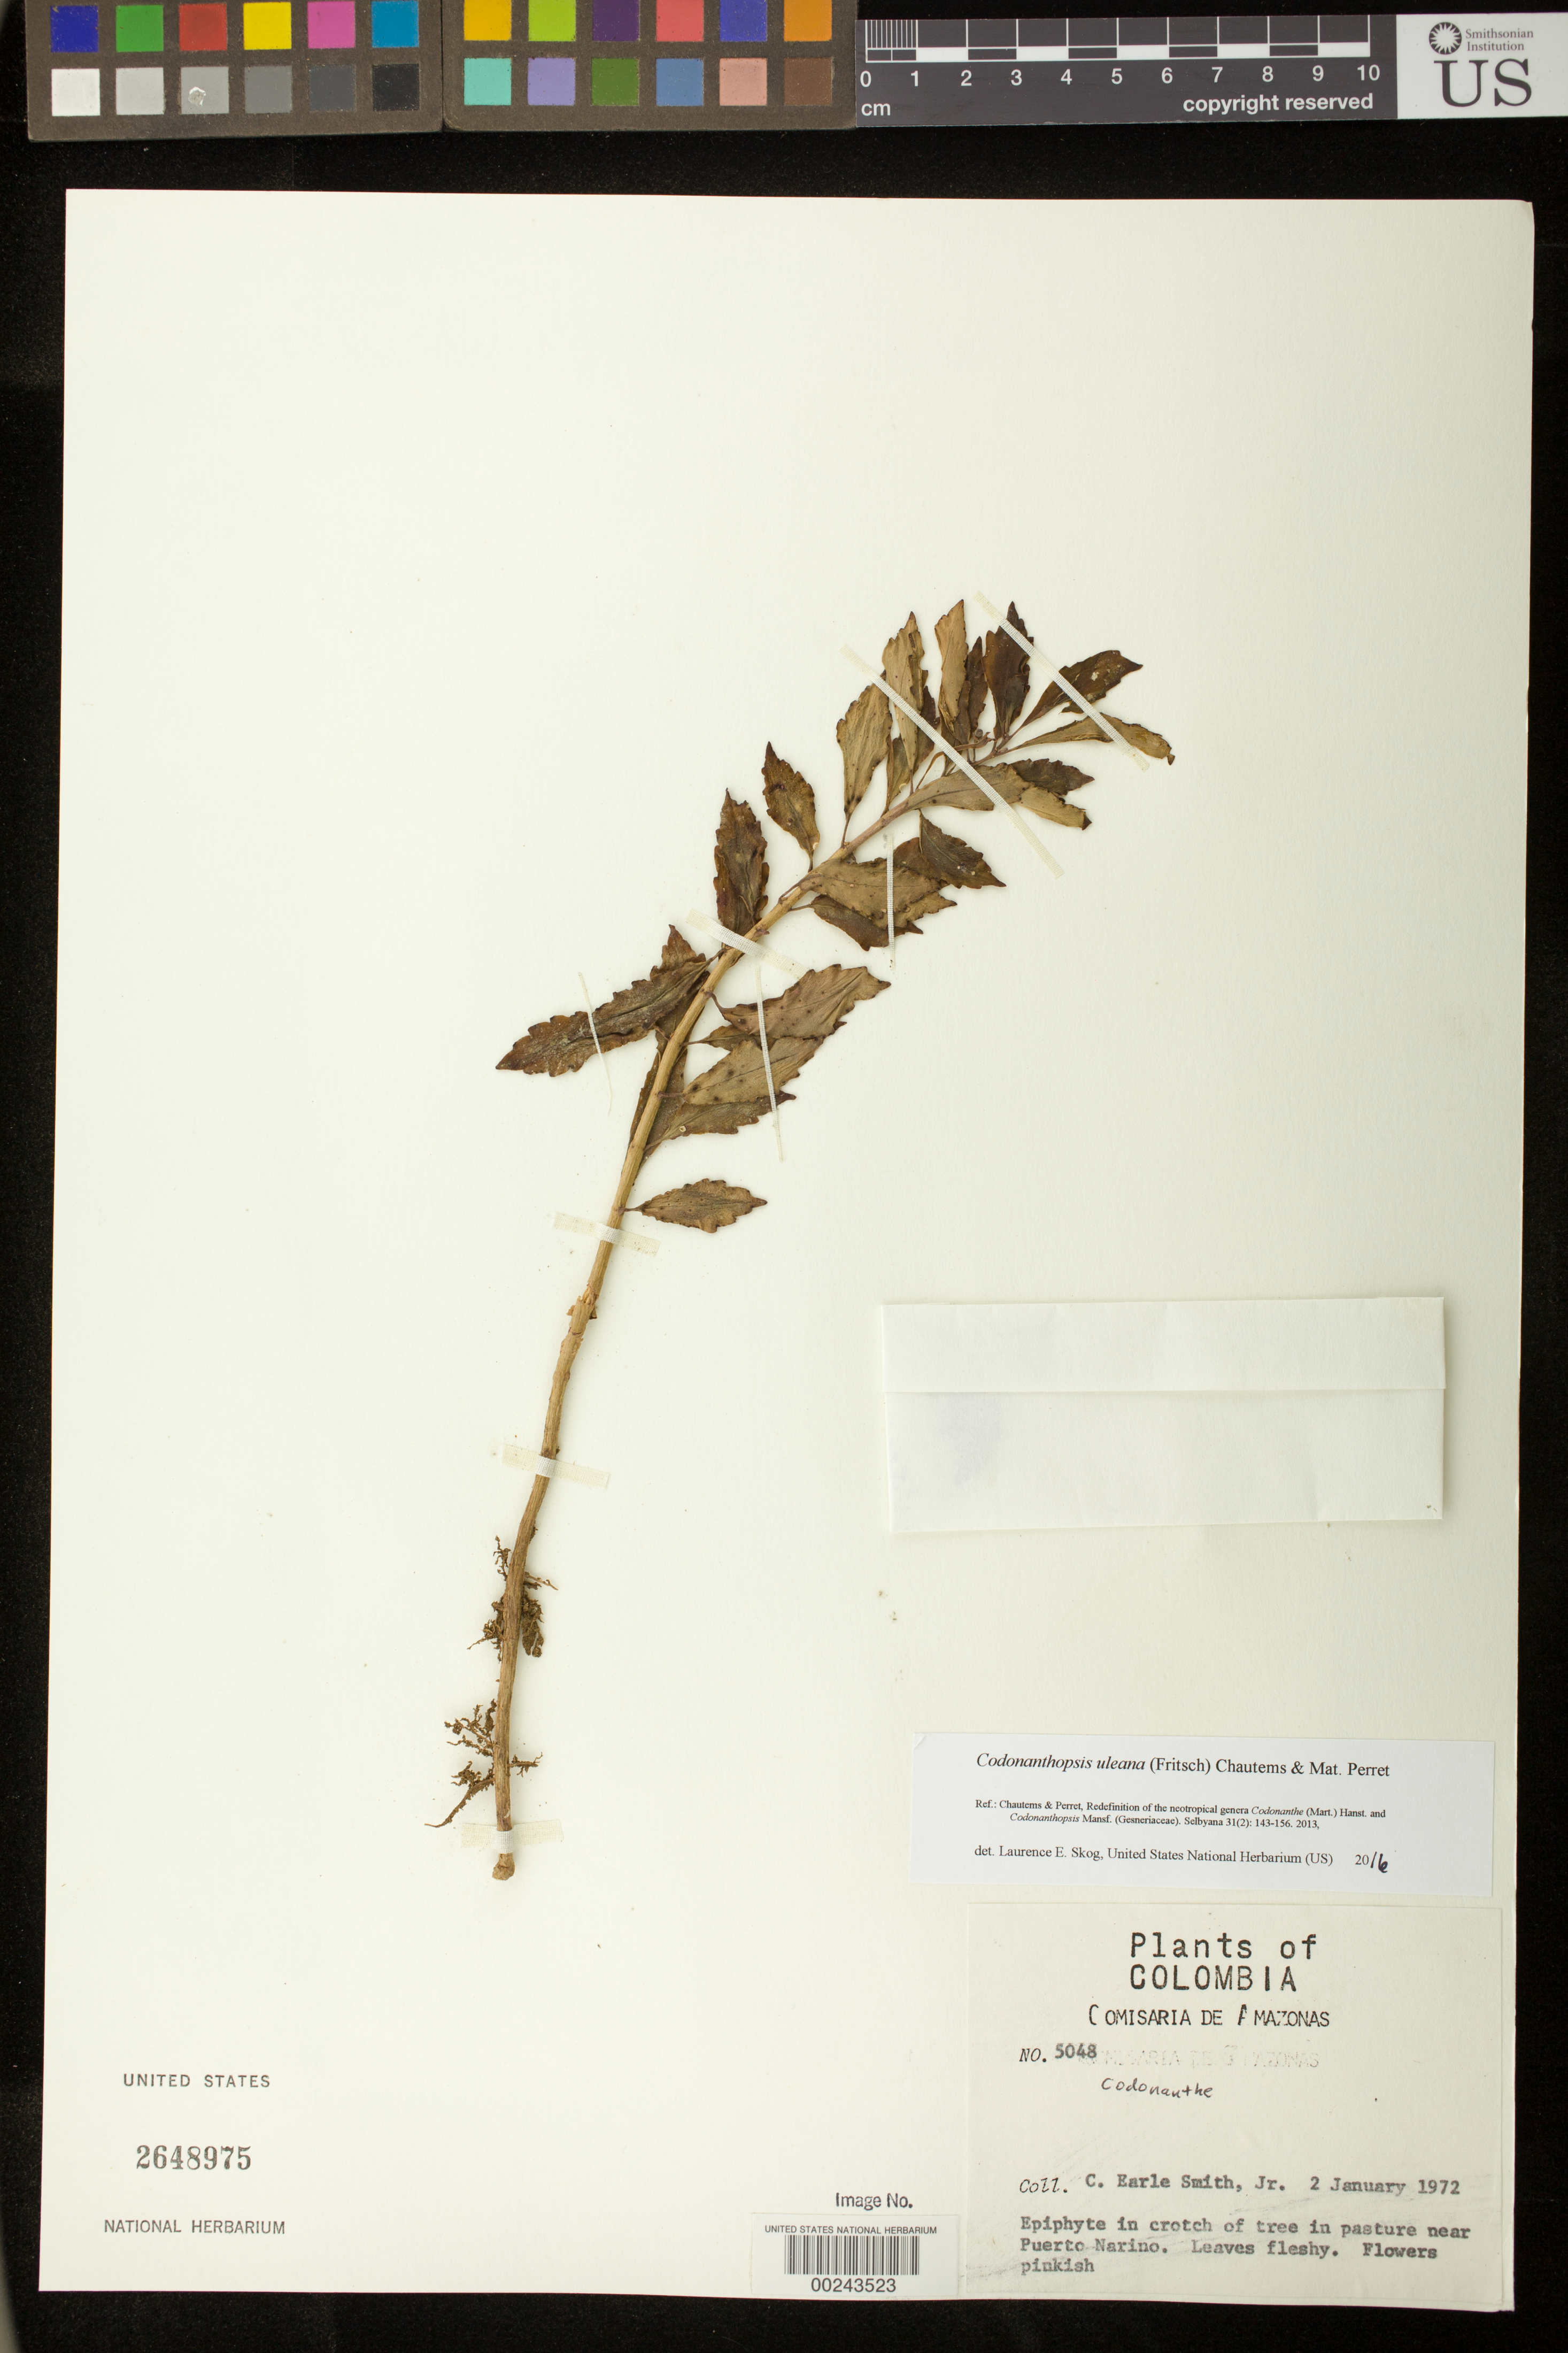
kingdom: Plantae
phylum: Tracheophyta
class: Magnoliopsida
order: Lamiales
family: Gesneriaceae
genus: Codonanthopsis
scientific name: Codonanthopsis uleana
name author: (Fritsch) Chautems & Mat.Perret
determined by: Skog, Laurence E.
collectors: C. E. Smith Jr.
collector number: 5048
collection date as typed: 02 Jan 1972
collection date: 1972-01-02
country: Colombia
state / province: Amazônas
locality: Near Puerto Narino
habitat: In pasture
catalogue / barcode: US 2648975